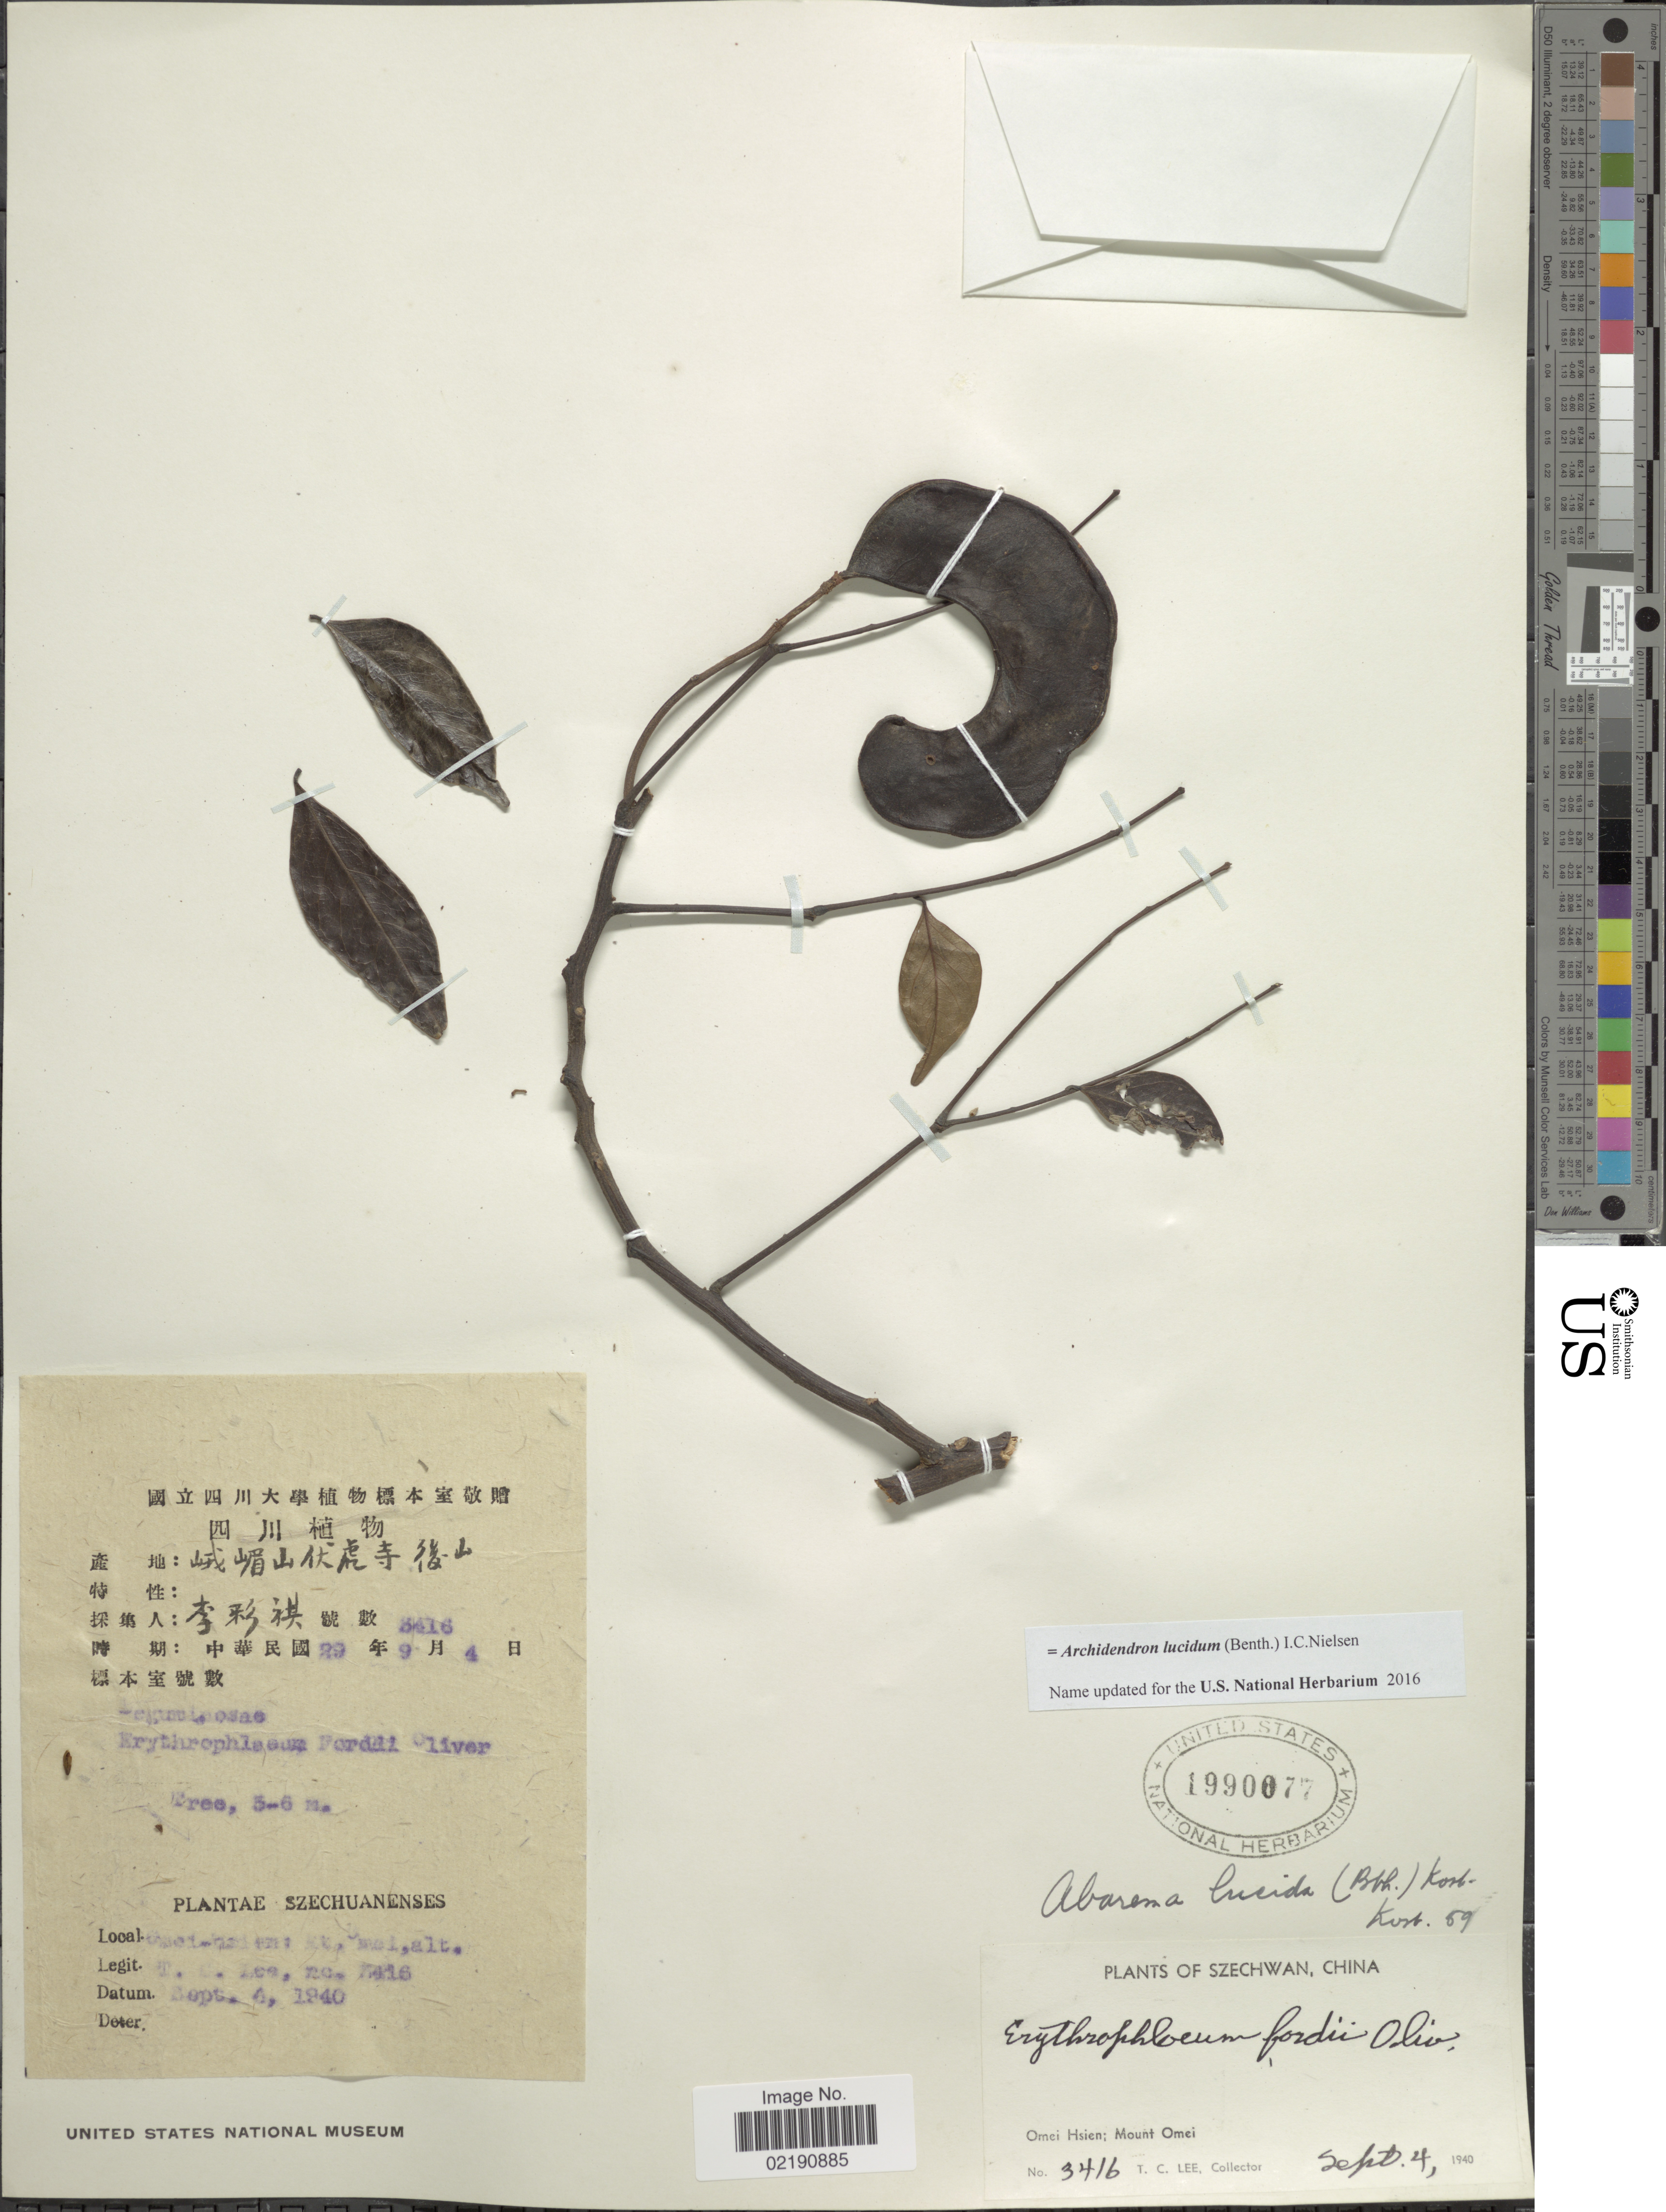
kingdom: Plantae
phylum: Tracheophyta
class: Magnoliopsida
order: Fabales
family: Fabaceae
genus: Archidendron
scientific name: Archidendron lucidum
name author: (Benth.) I.C. Nielsen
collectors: T. Lee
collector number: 3416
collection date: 1940-09-04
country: China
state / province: Sichuan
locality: Szechwan, Omei Hsien; Mount Omei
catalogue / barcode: US 199077